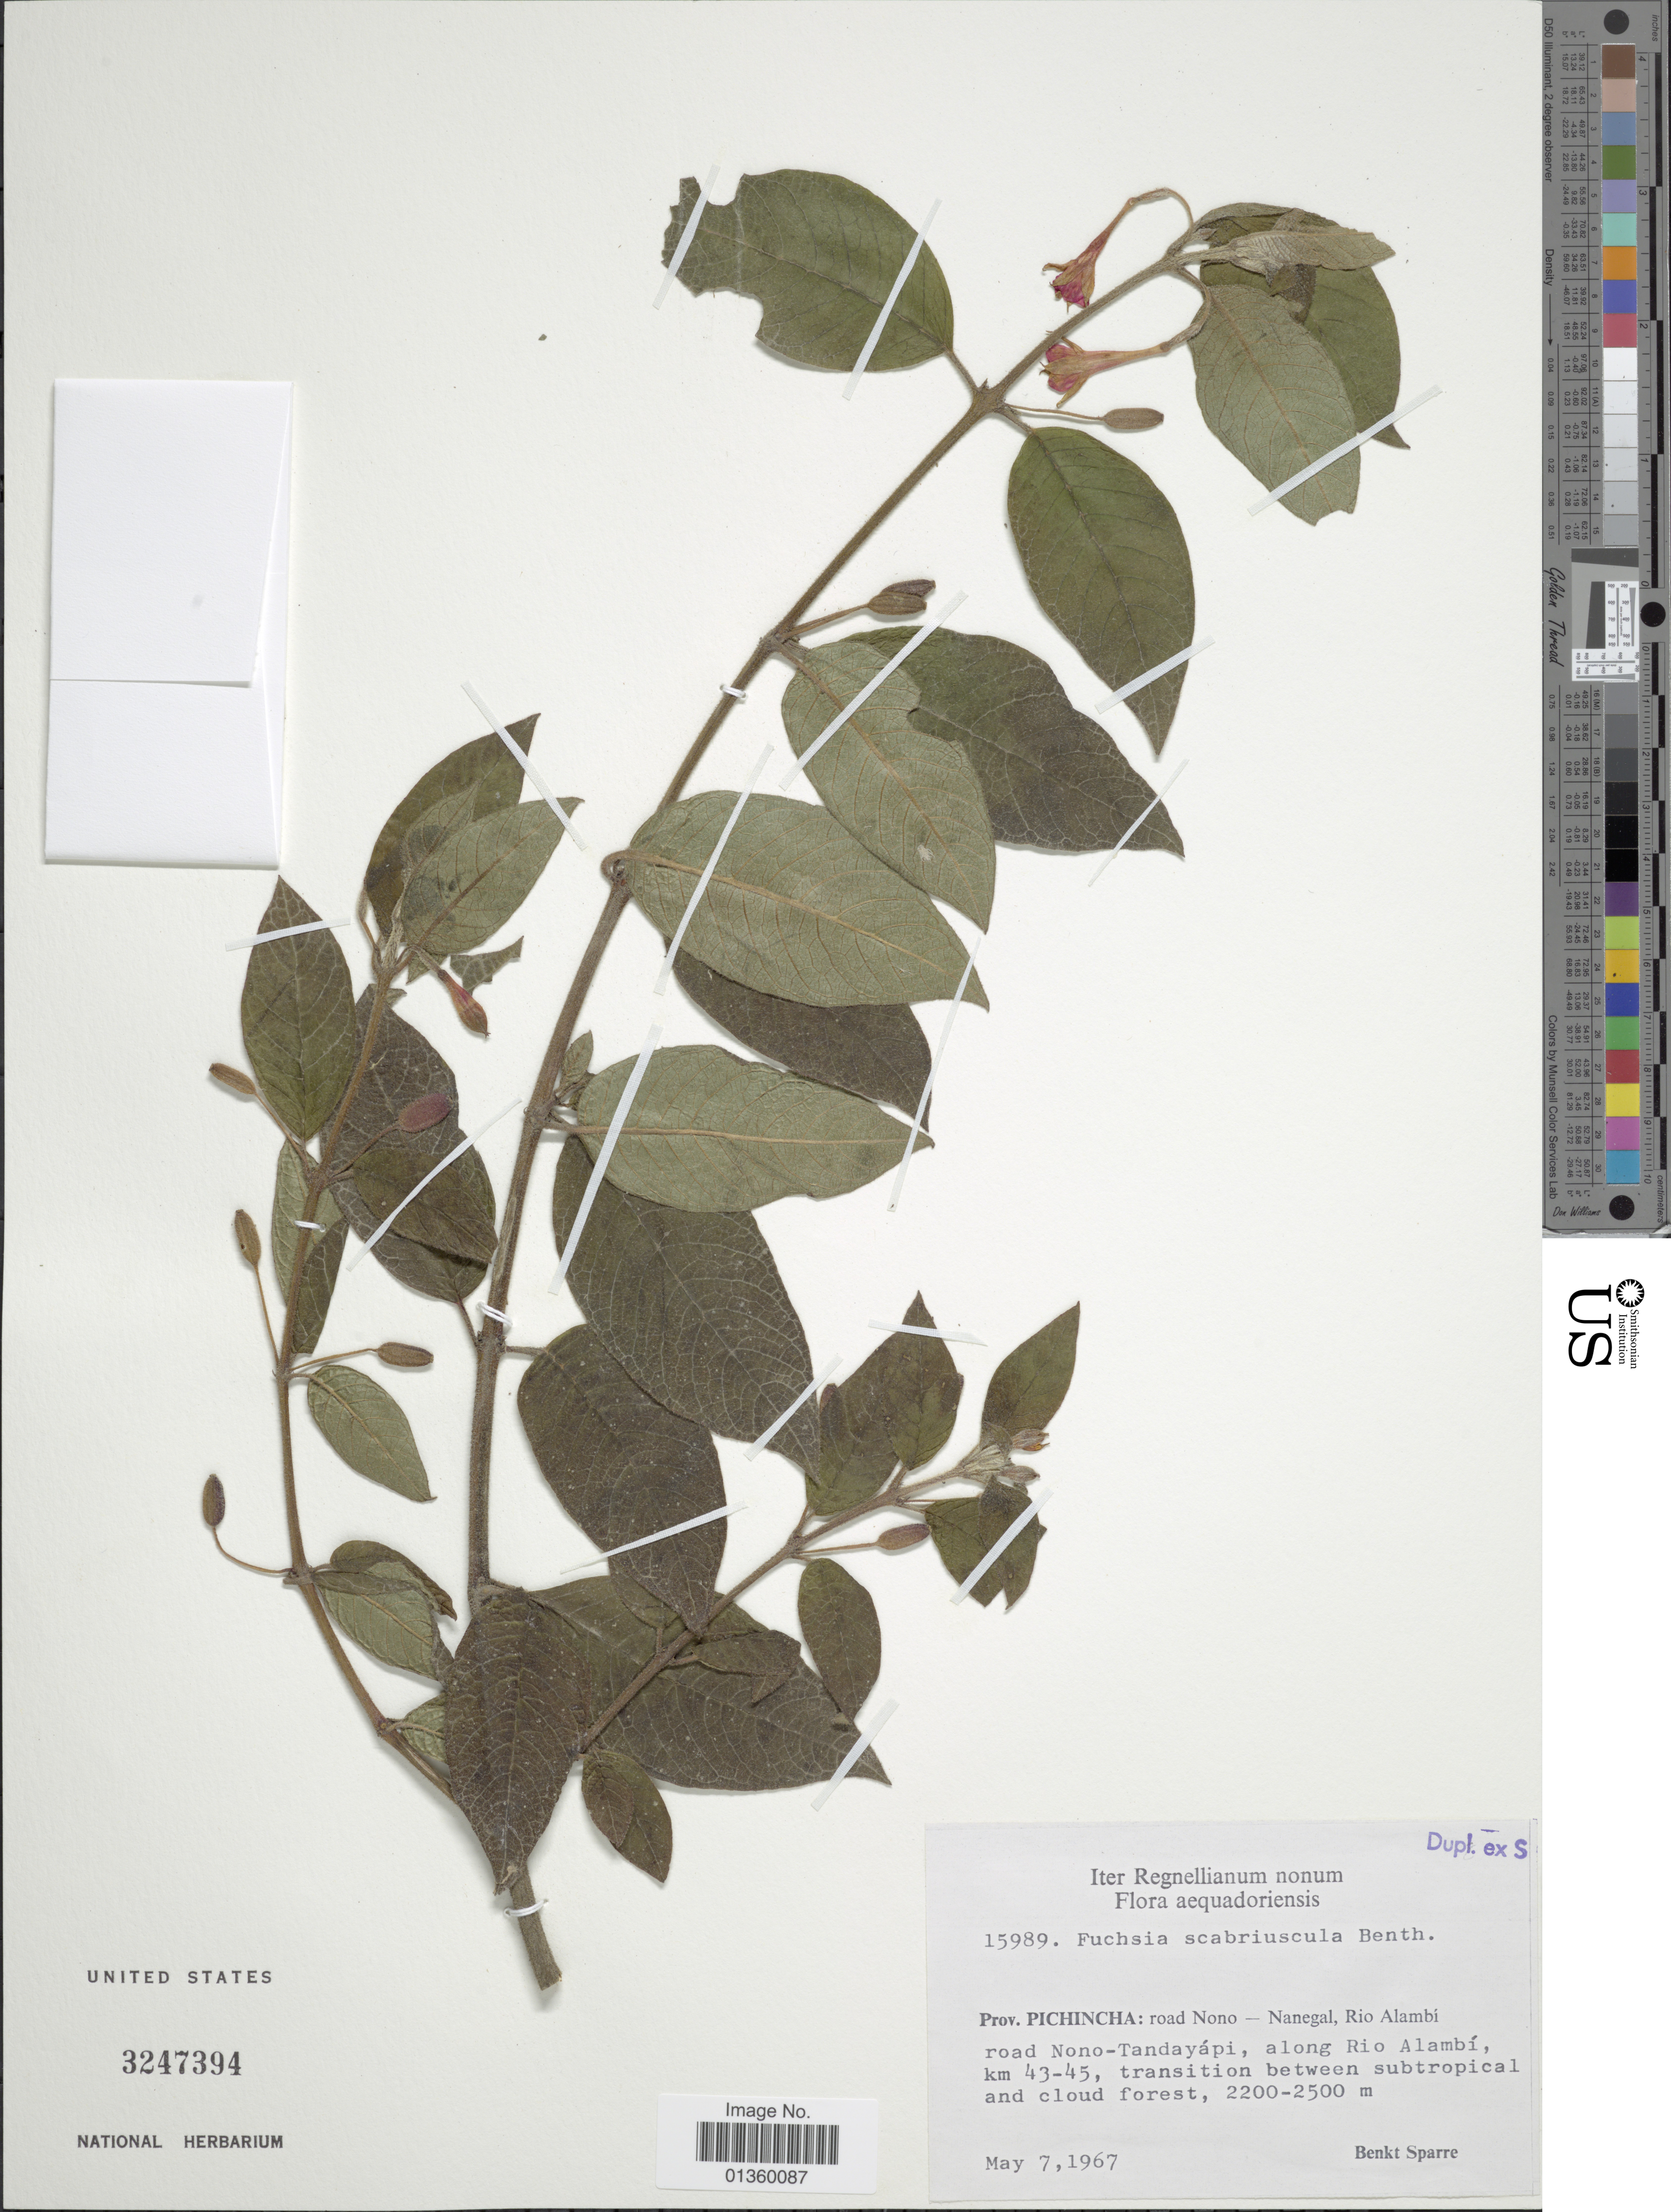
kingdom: Plantae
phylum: Tracheophyta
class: Magnoliopsida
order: Myrtales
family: Onagraceae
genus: Fuchsia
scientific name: Fuchsia scabriuscula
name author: Benth.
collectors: B. Sparre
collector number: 15989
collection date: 1967-05-07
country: Ecuador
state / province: Pichincha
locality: Road Nono - Nanegal, Rio Alambi road Nono-Tandayápi, along Rio Alambí, km 43-45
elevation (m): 2200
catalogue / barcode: US 3247394